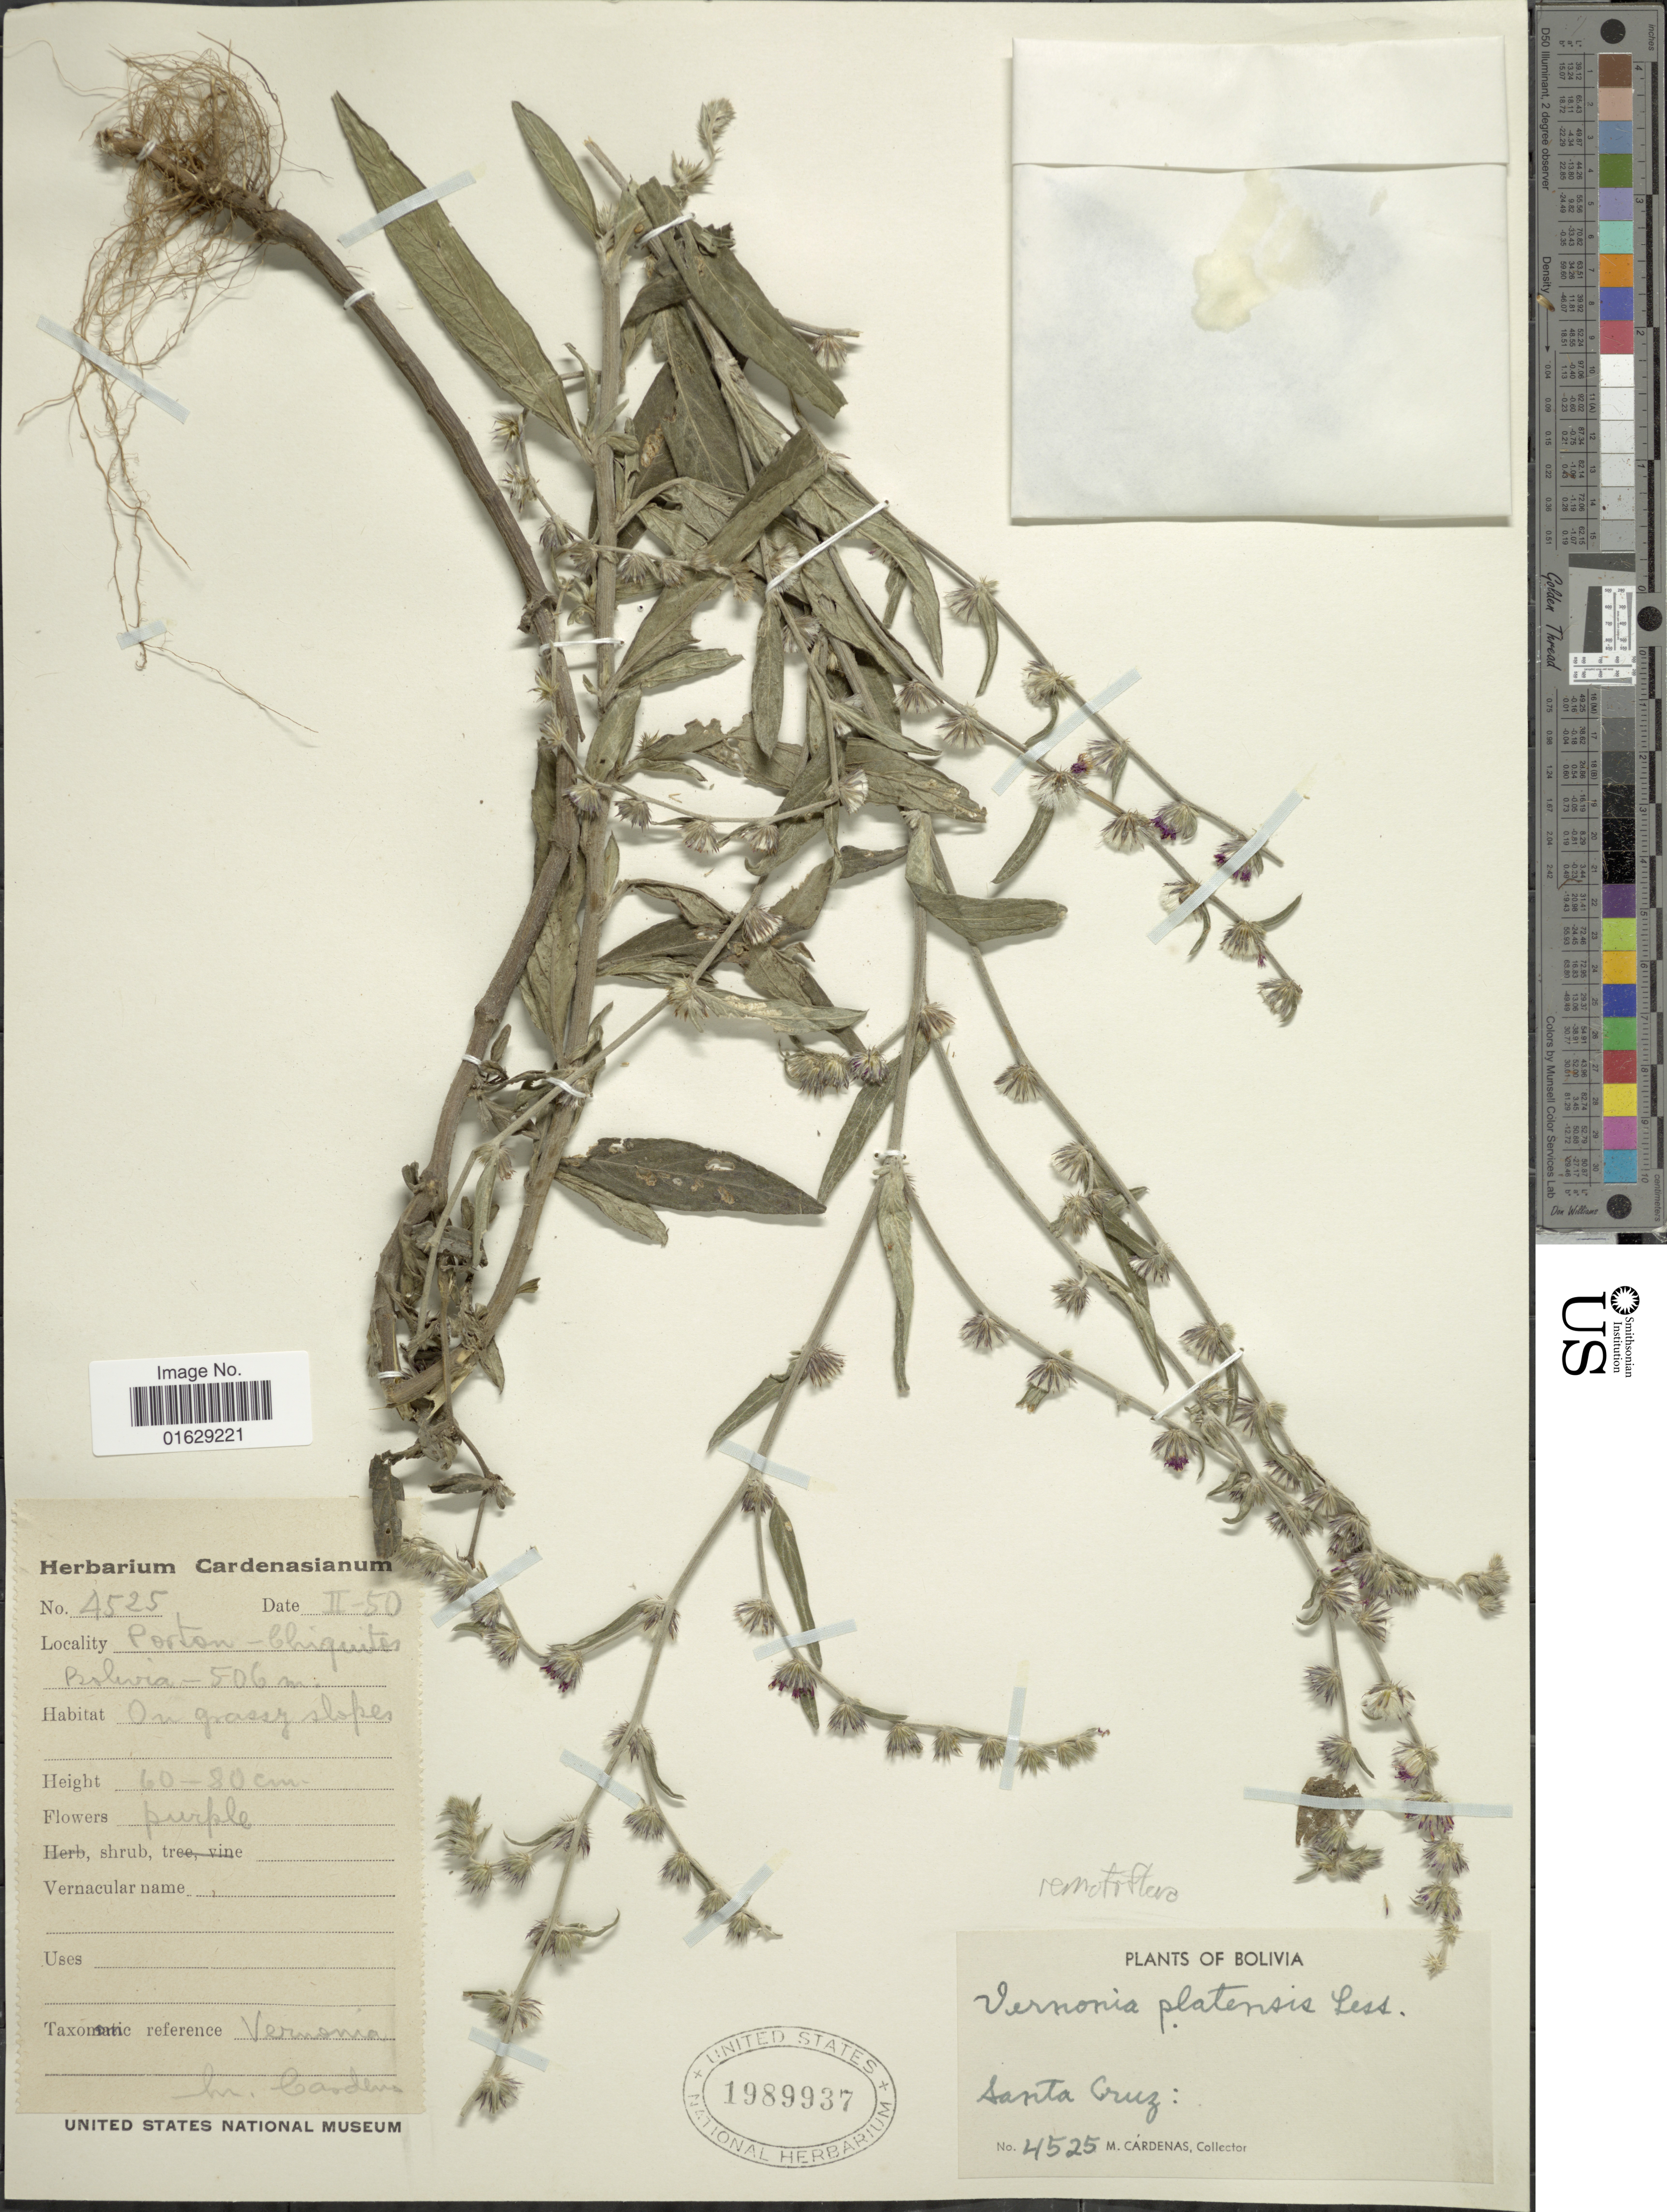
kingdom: Plantae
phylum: Tracheophyta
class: Magnoliopsida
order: Asterales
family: Asteraceae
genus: Lepidaploa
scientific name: Lepidaploa remotiflora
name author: (Rich.) H. Rob.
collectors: M. Cárdenas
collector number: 4525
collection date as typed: Transcribed d/m/y: /2/50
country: Bolivia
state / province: Santa Cruz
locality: Porton-Chiquitos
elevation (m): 506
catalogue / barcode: US 1989937